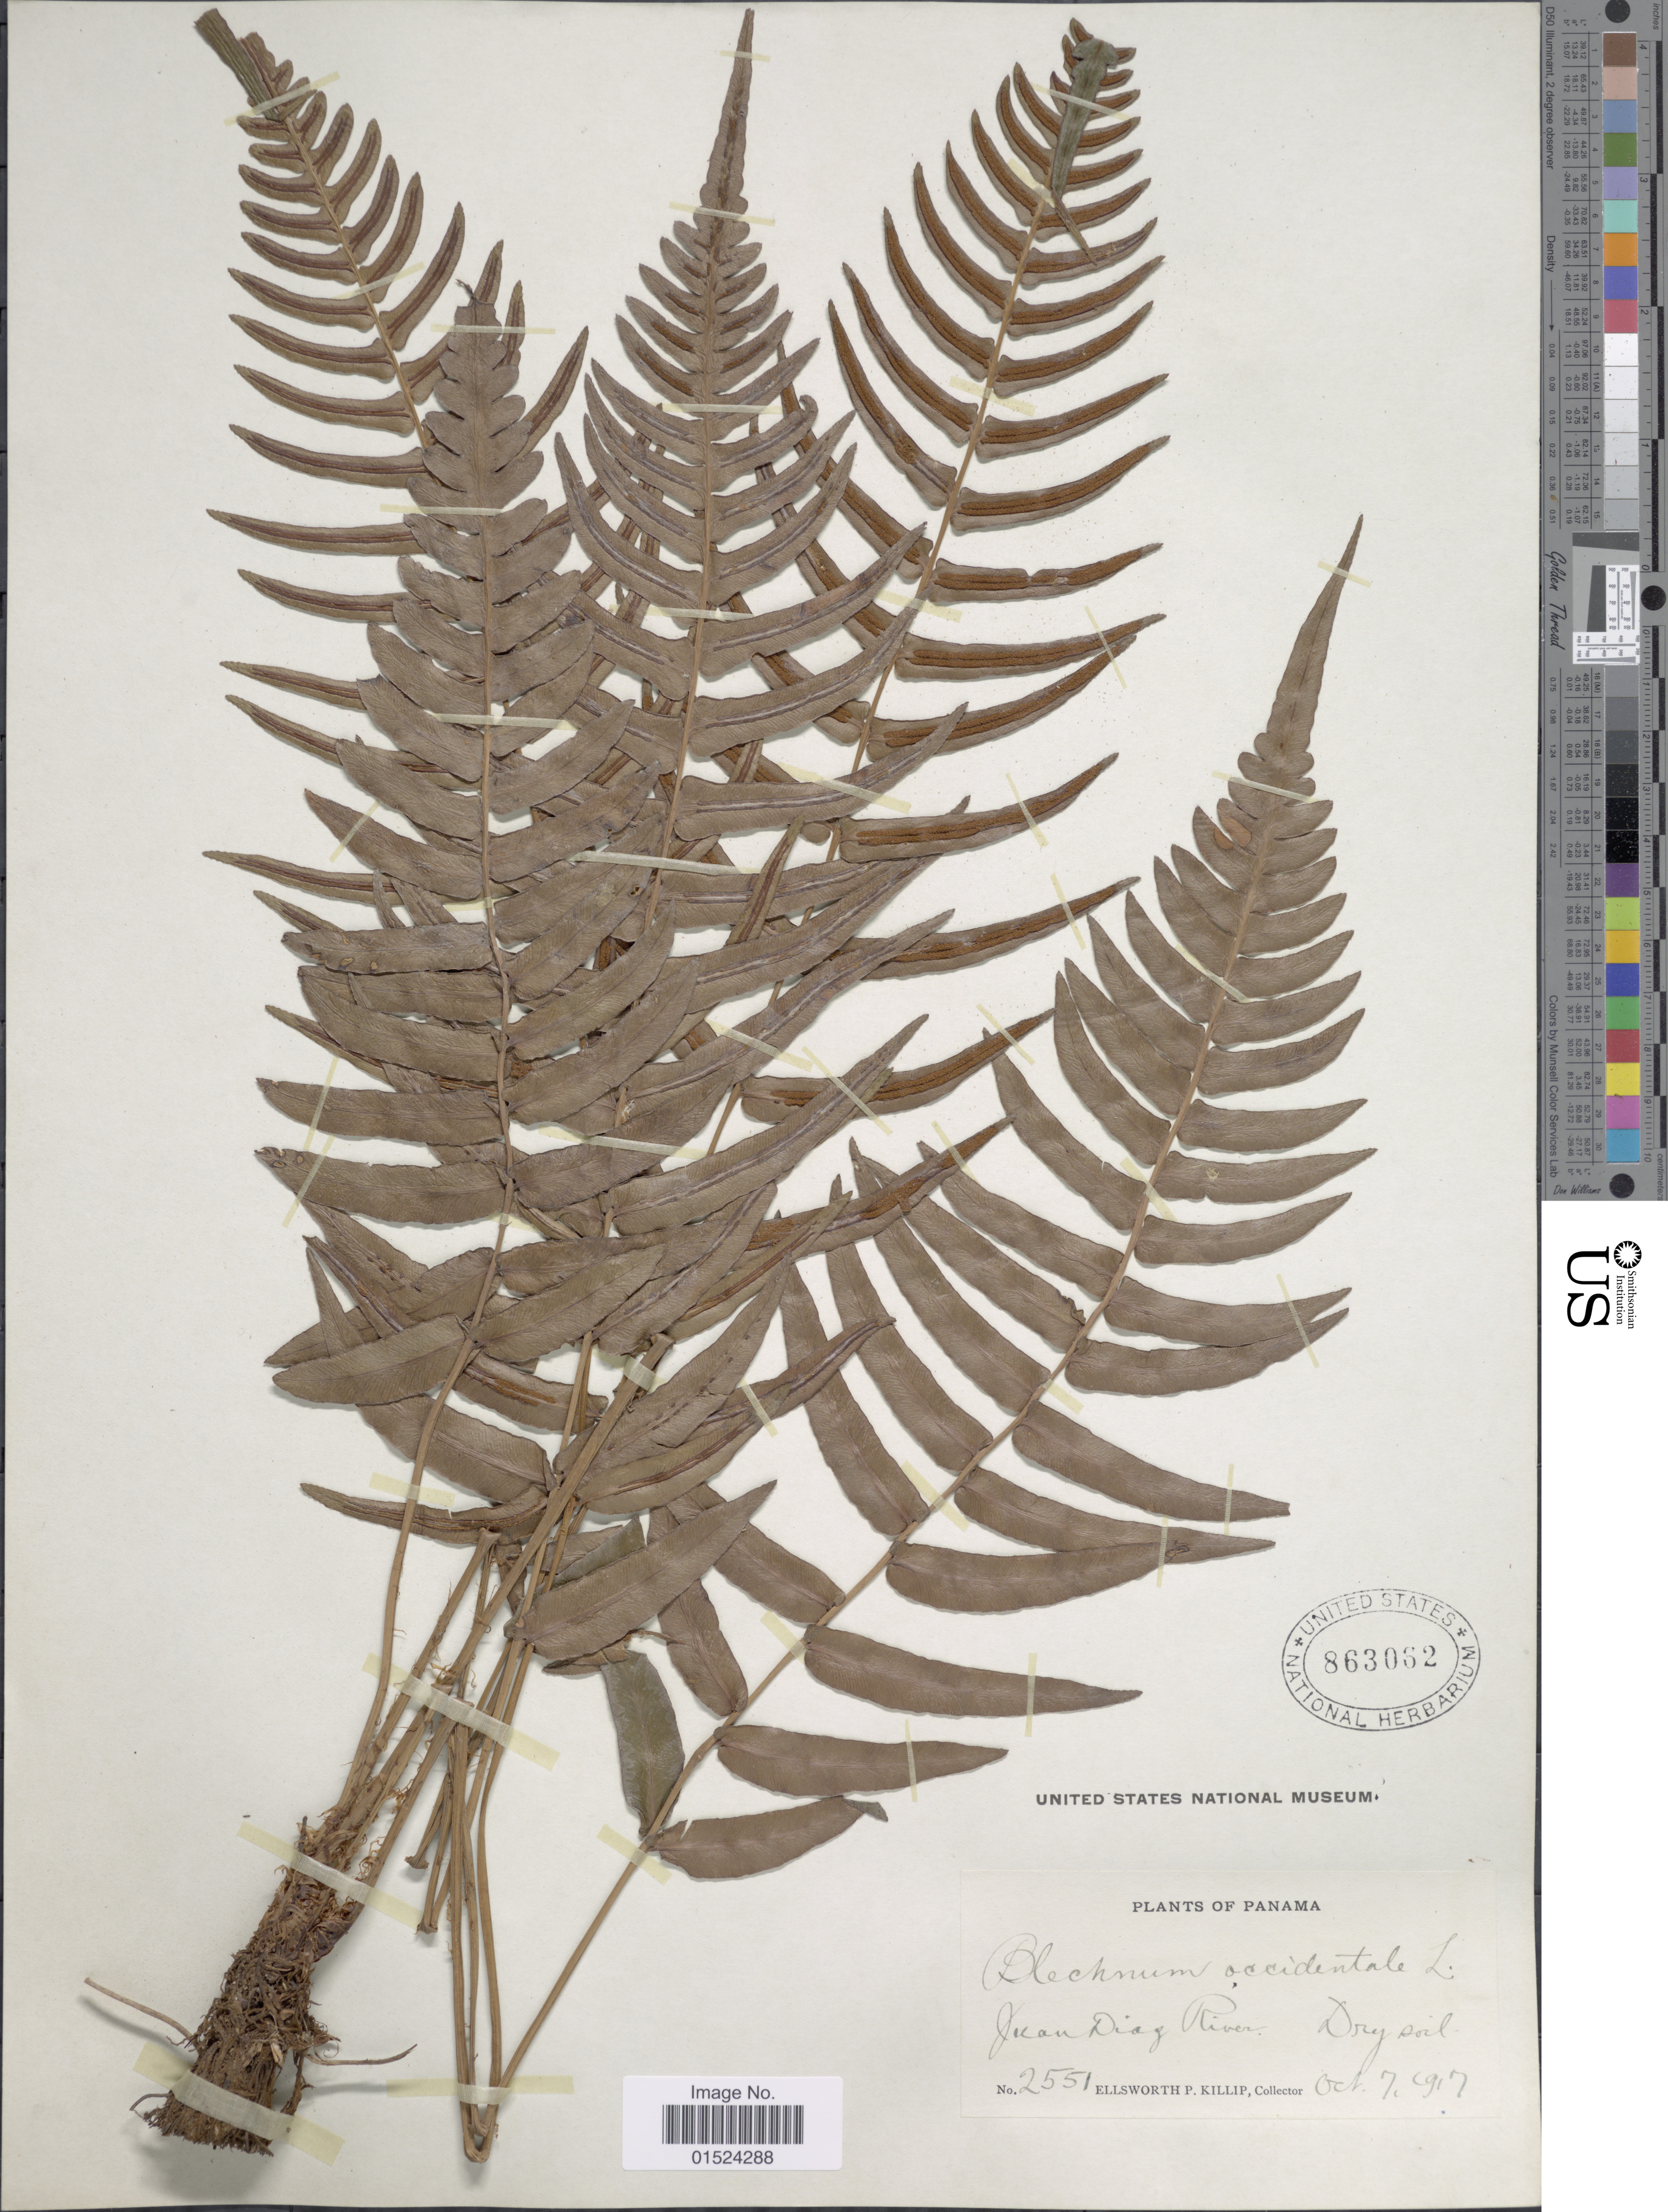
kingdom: Plantae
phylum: Tracheophyta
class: Polypodiopsida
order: Polypodiales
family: Blechnaceae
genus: Blechnum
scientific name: Blechnum occidentale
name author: L.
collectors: E. P. Killip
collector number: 2551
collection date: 1917-10-07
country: Panama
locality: Juan Diaz River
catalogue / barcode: US 863062